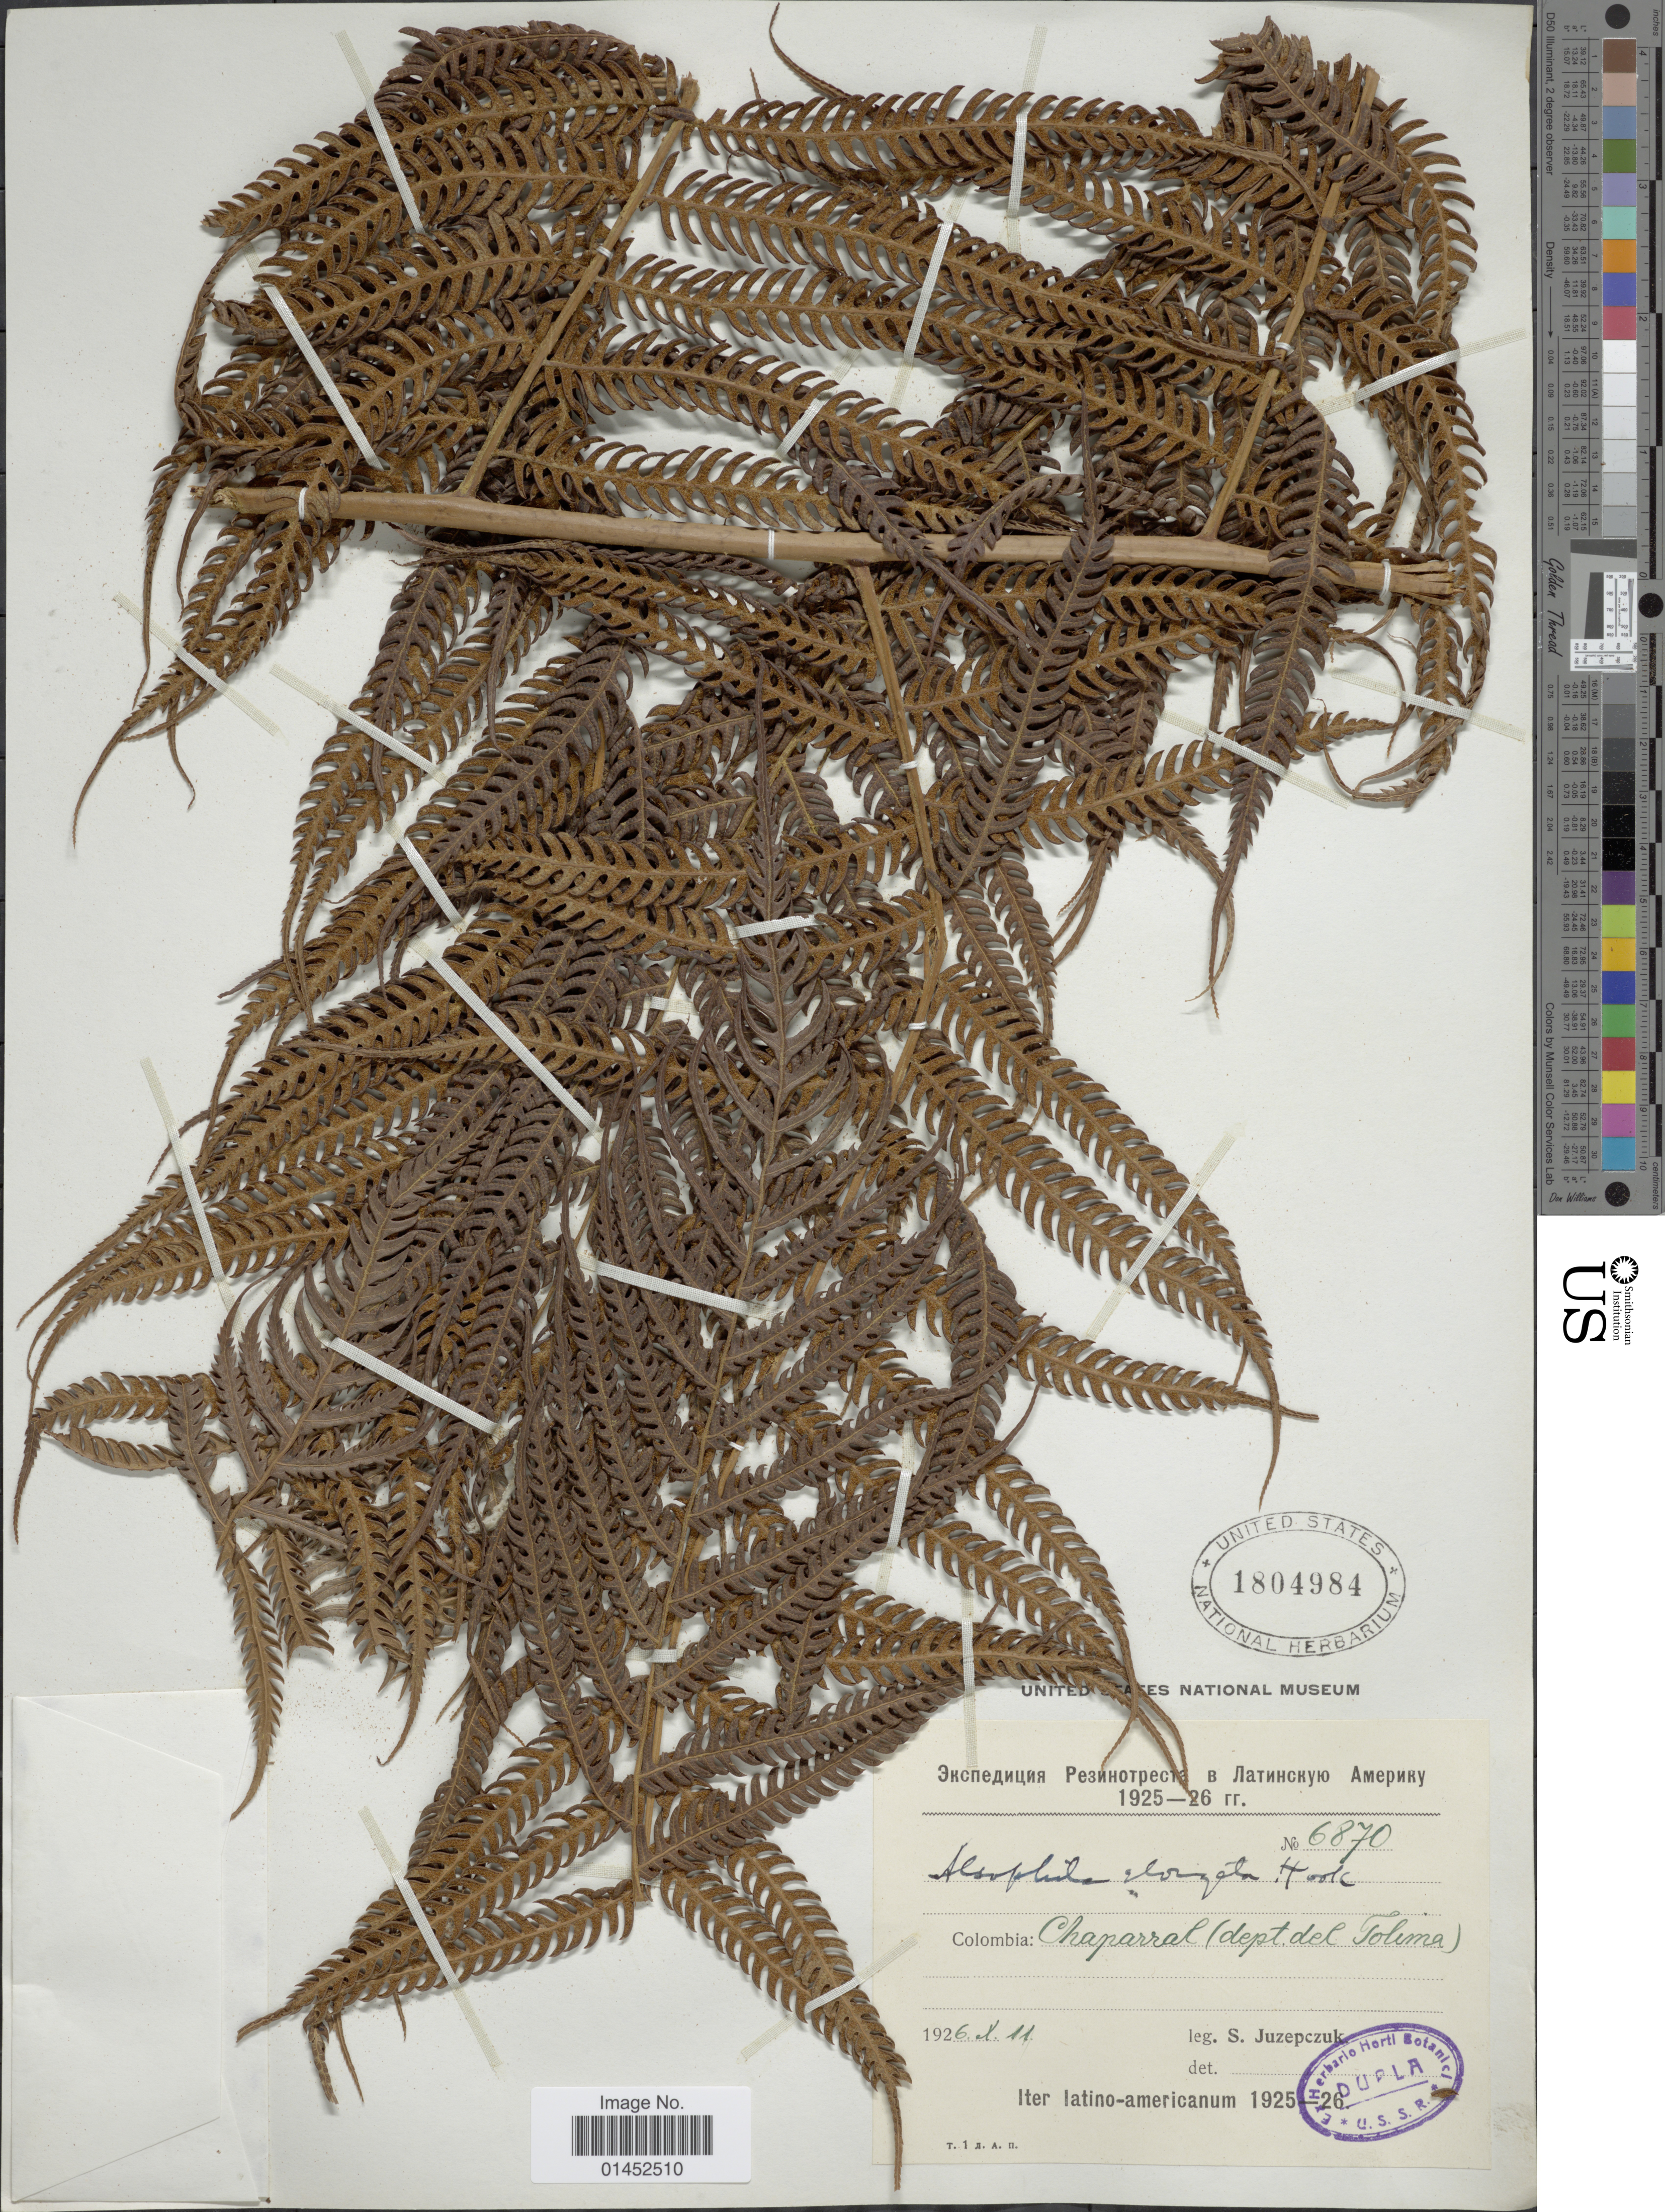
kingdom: Plantae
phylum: Tracheophyta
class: Polypodiopsida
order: Cyatheales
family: Cyatheaceae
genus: Cyathea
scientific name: Cyathea poeppigii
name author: (Hook.) Domin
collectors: S. V. Juzepczuk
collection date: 1926-10-11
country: Colombia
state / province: Tolima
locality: Chaparral (dept del Tolima)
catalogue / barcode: US 1804984